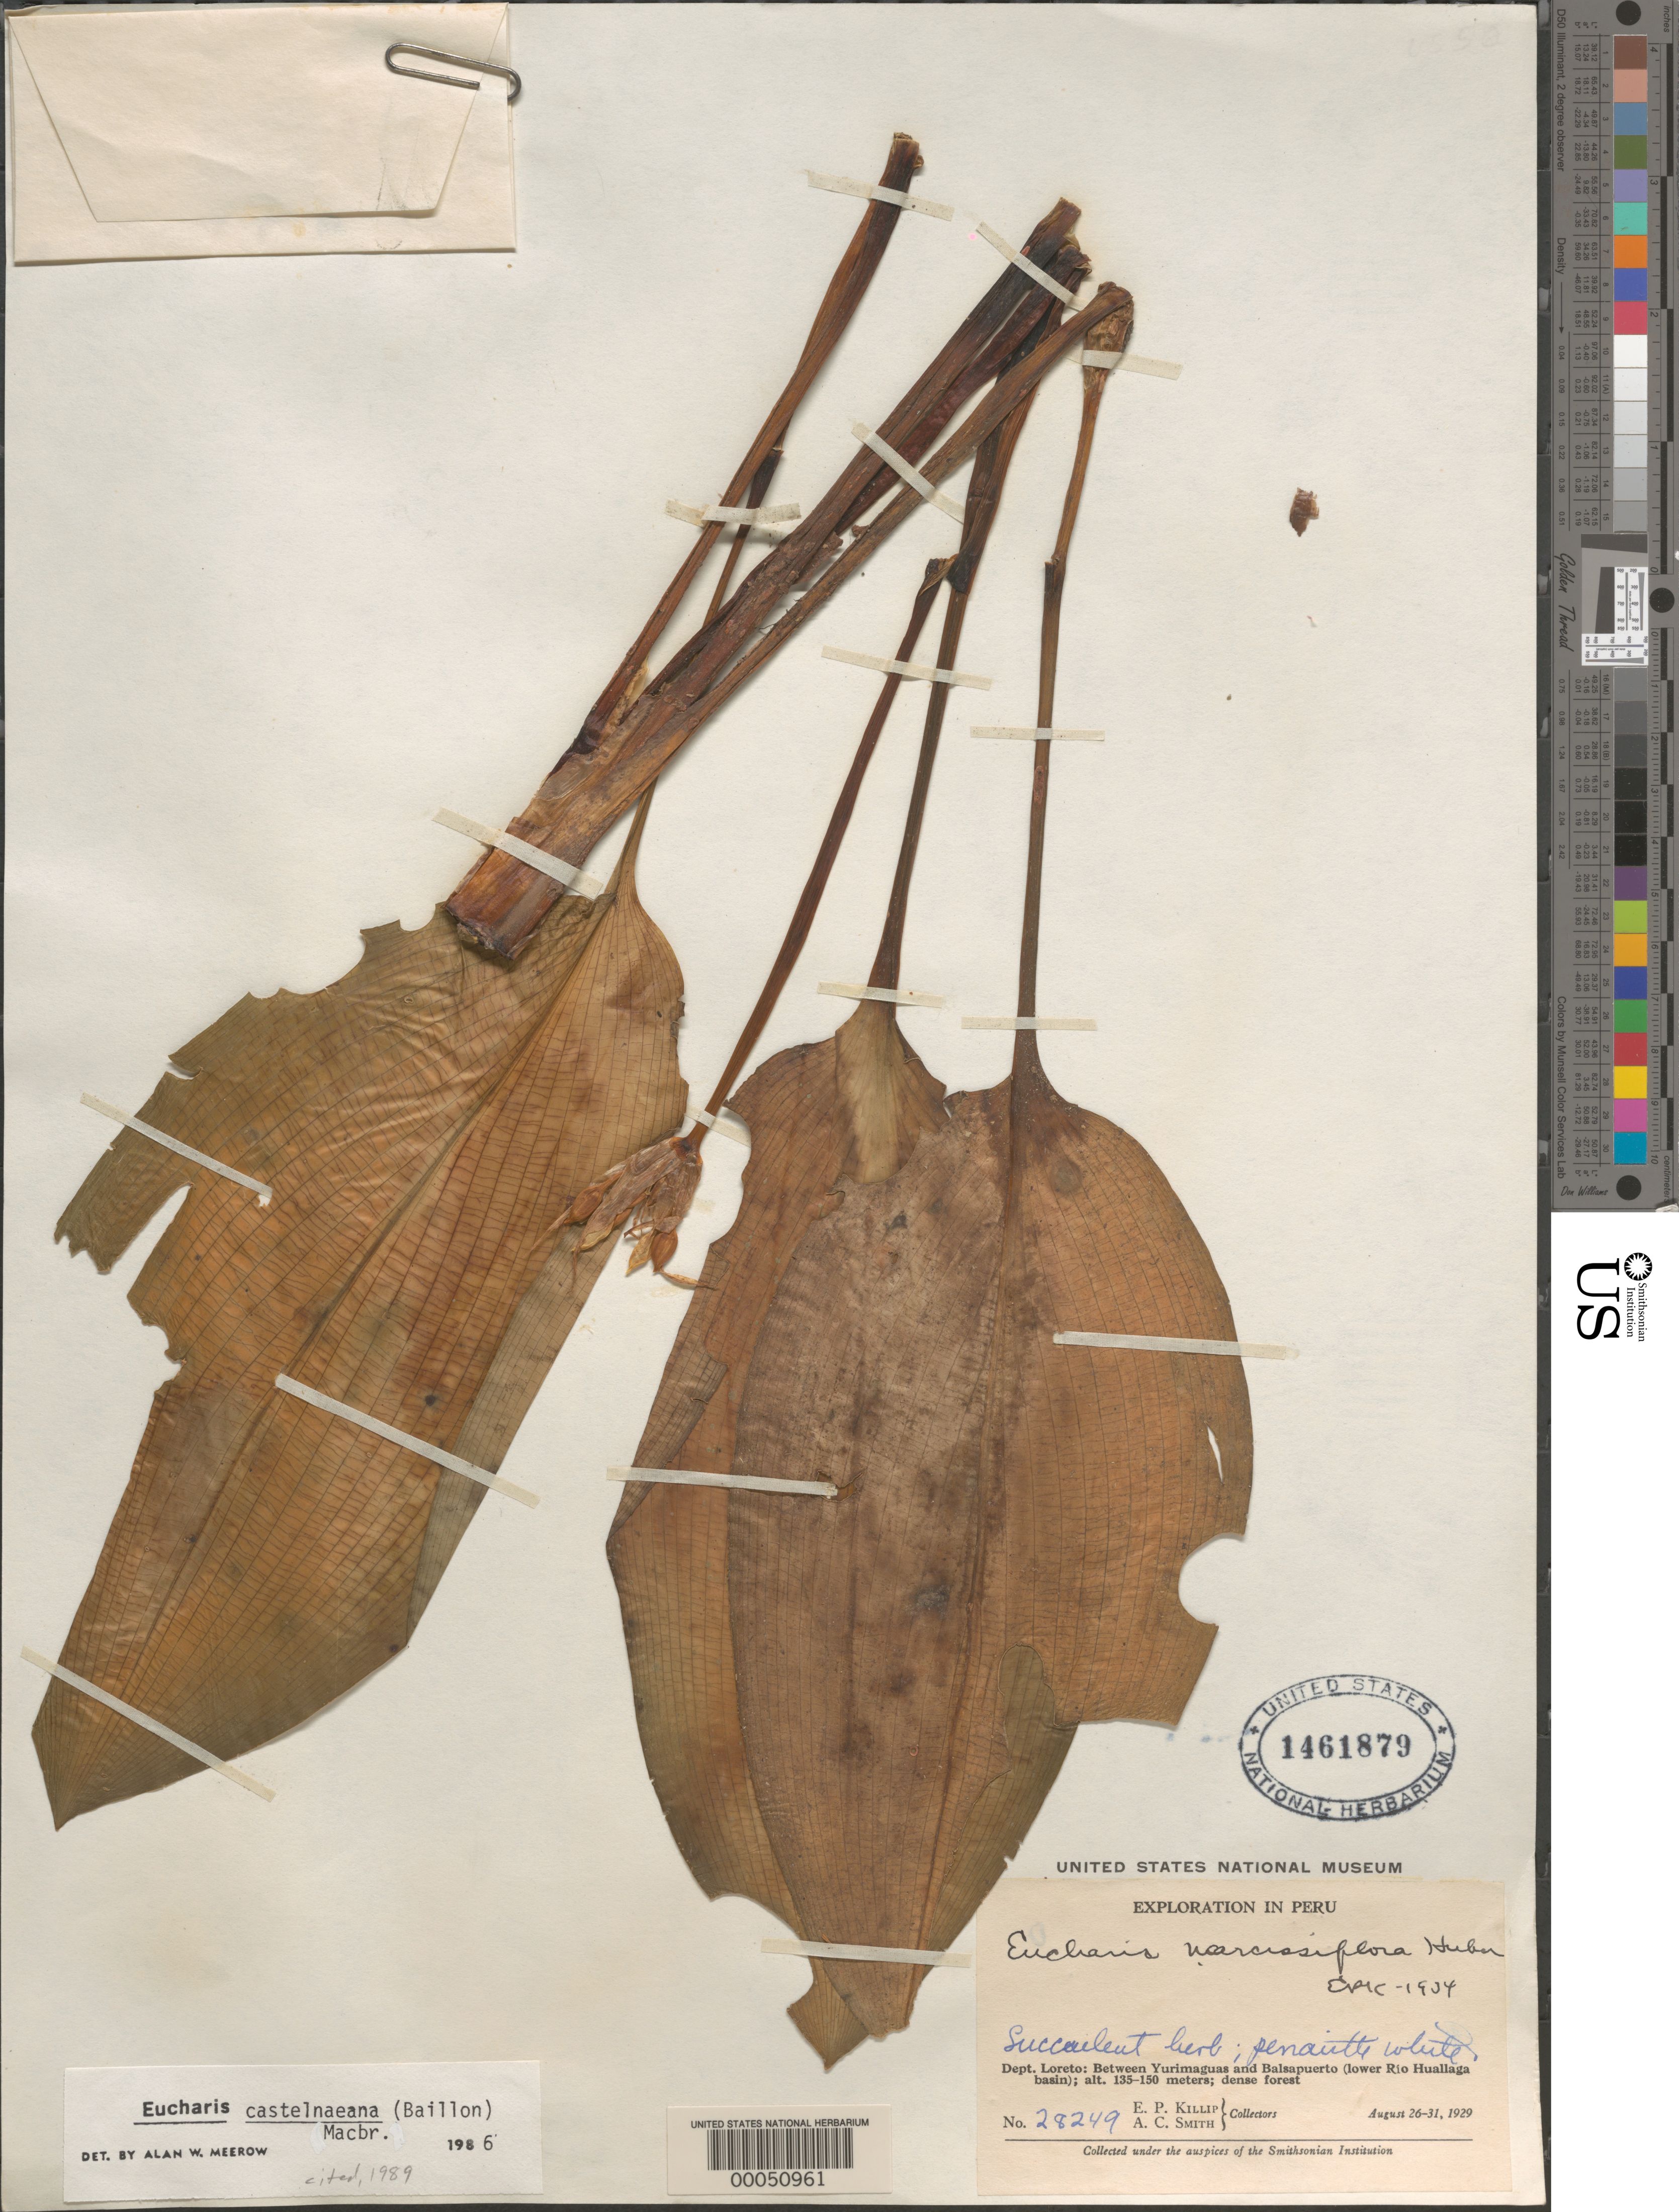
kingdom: Plantae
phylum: Tracheophyta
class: Liliopsida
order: Asparagales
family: Amaryllidaceae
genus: Eucharis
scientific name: Eucharis castelnaeana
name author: (Baill.) J.F. Macbr.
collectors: E. P. Killip & A. C. Smith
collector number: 28249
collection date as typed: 26 Aug 1929 to 31 Aug 1929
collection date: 1929-08-26/1929-08-31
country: Peru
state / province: Loreto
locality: Between yurimanga and balsapuerto (lower rio huallaga basin)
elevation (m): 135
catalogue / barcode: US 1461879